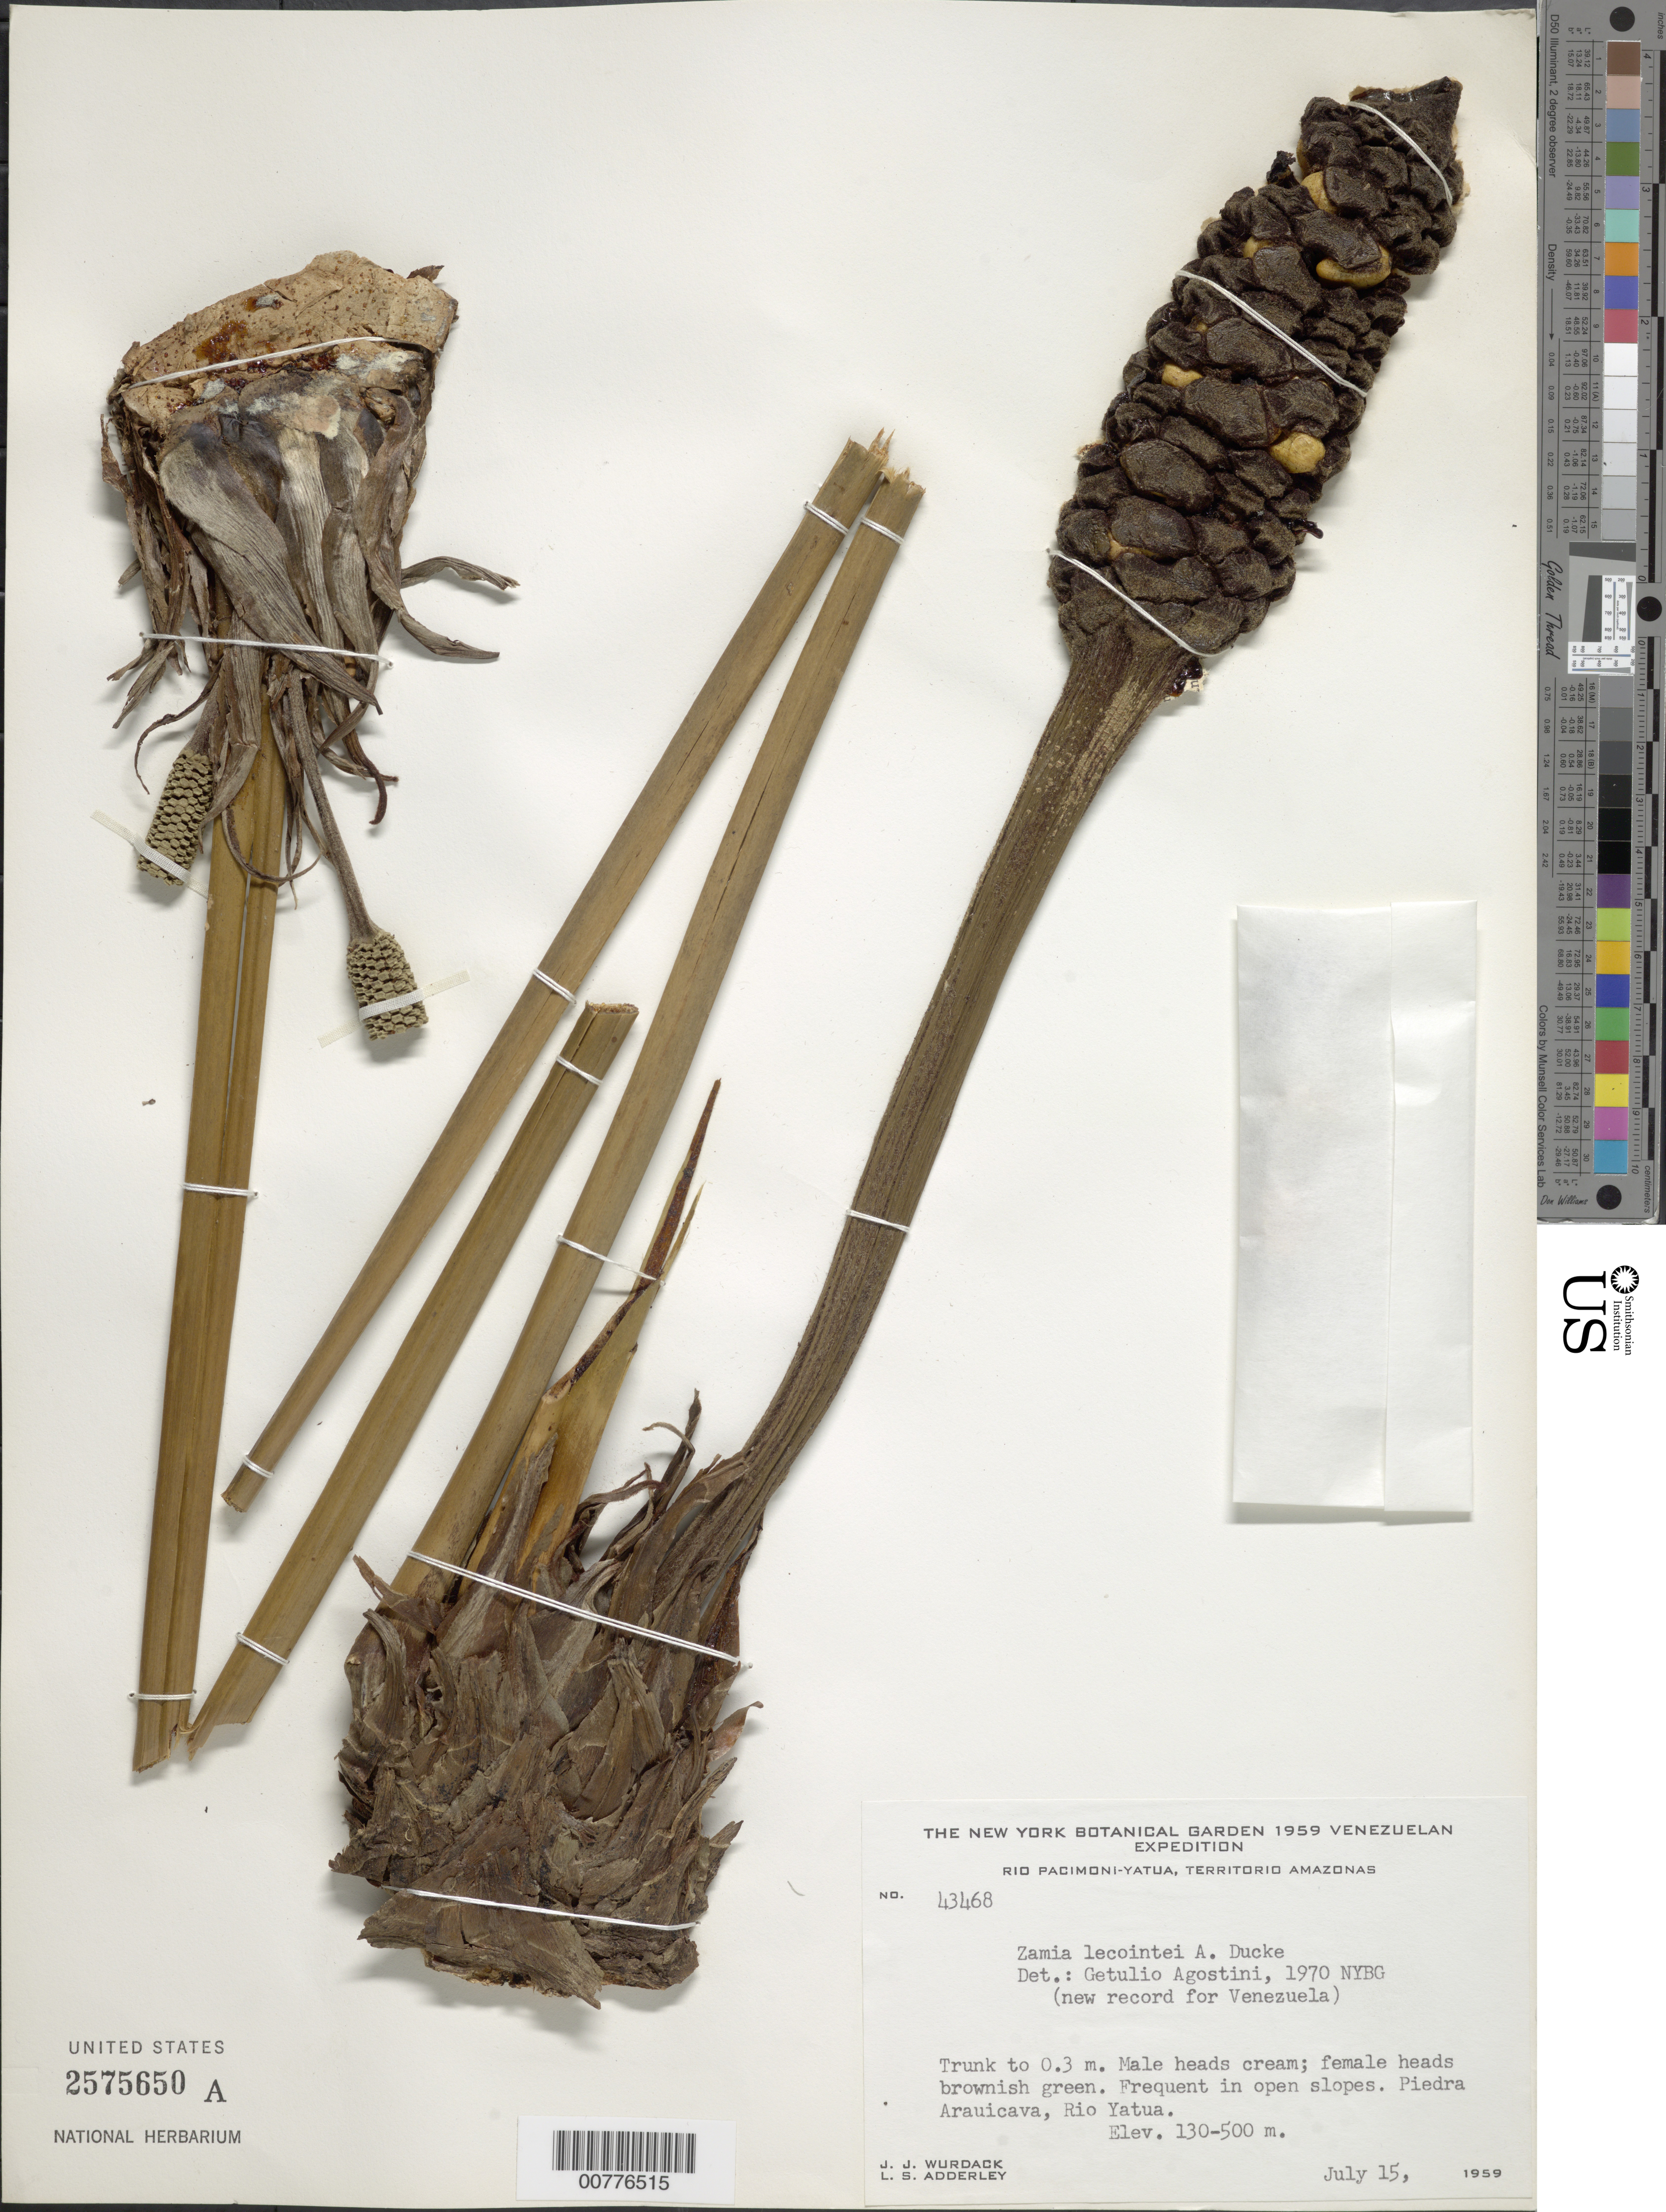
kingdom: Plantae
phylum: Tracheophyta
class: Cycadopsida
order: Cycadales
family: Zamiaceae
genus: Zamia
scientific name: Zamia lecointei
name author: Ducke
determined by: Agostini, G.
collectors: J. J. Wurdack & L. S. Adderley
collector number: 43468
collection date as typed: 15-Jul-59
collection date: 1959-07-15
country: Venezuela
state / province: Amazonas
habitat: Open slopes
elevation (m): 130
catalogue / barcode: US 2575650A